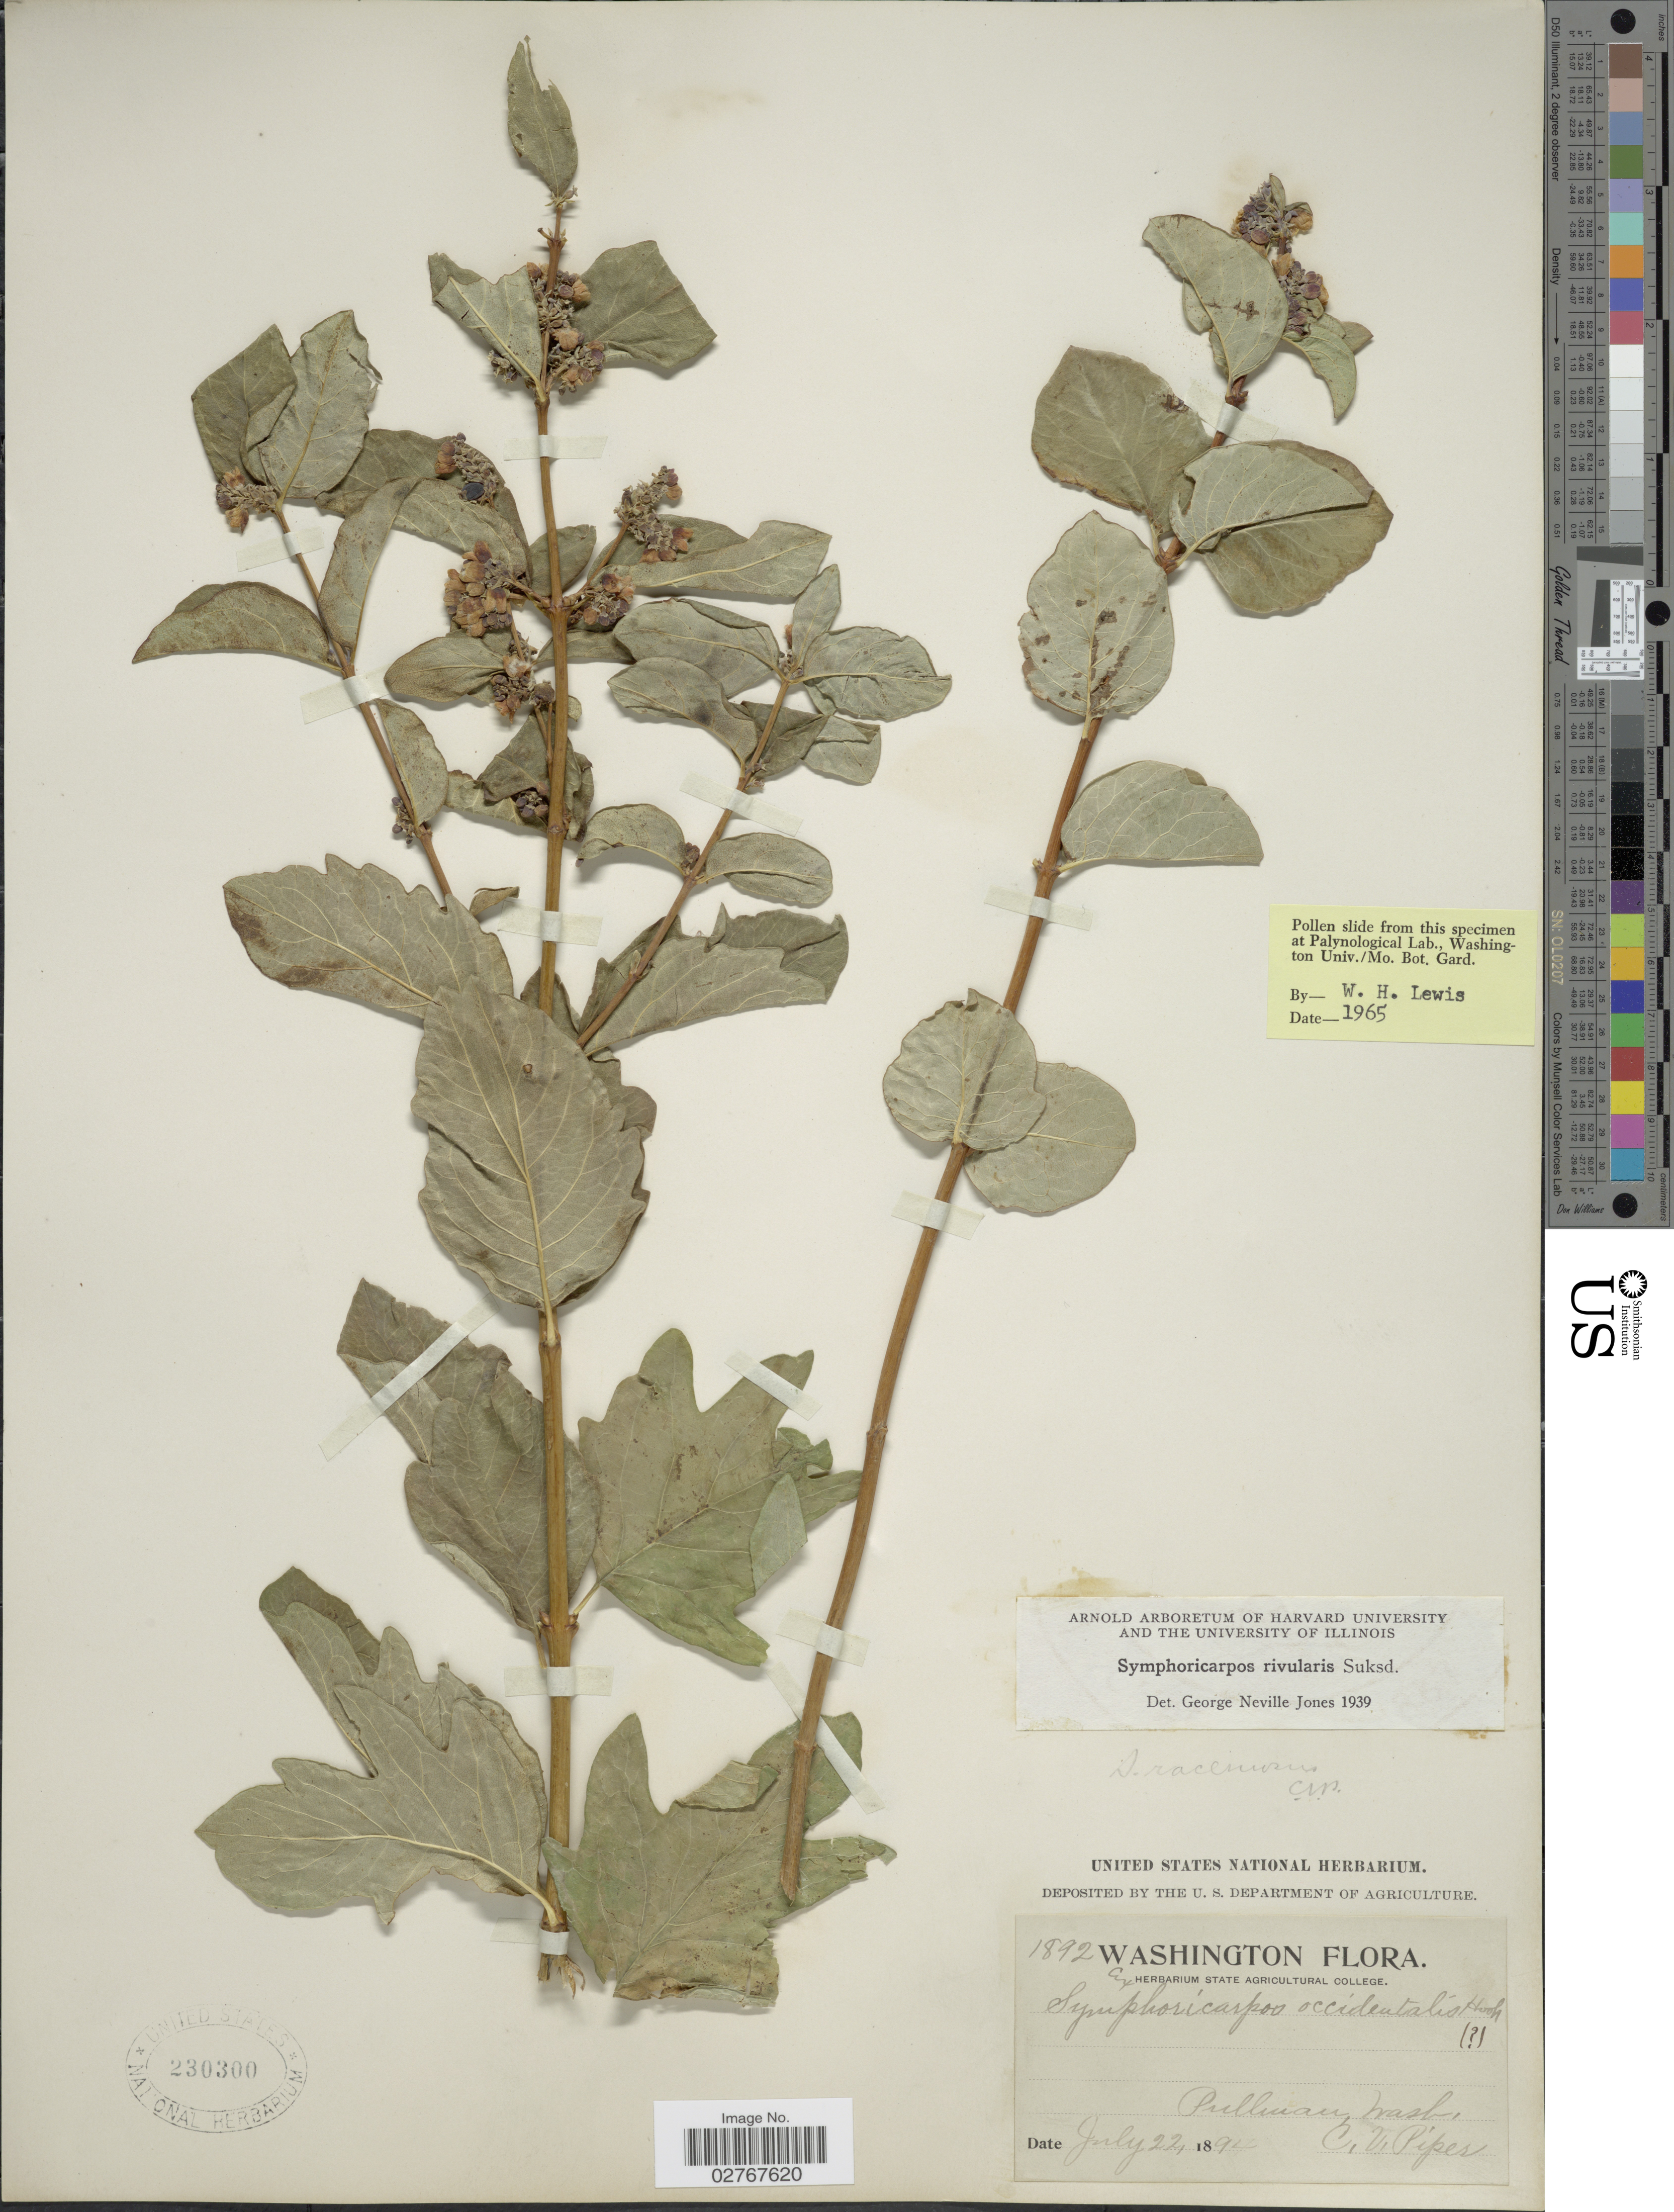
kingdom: Plantae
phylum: Tracheophyta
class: Magnoliopsida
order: Dipsacales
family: Caprifoliaceae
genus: Symphoricarpos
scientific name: Symphoricarpos rivularis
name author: Suksd.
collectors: C. V. Piper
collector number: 1892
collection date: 1894-07-22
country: United States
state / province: Washington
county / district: Whitman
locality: Pullman.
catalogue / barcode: US 230300